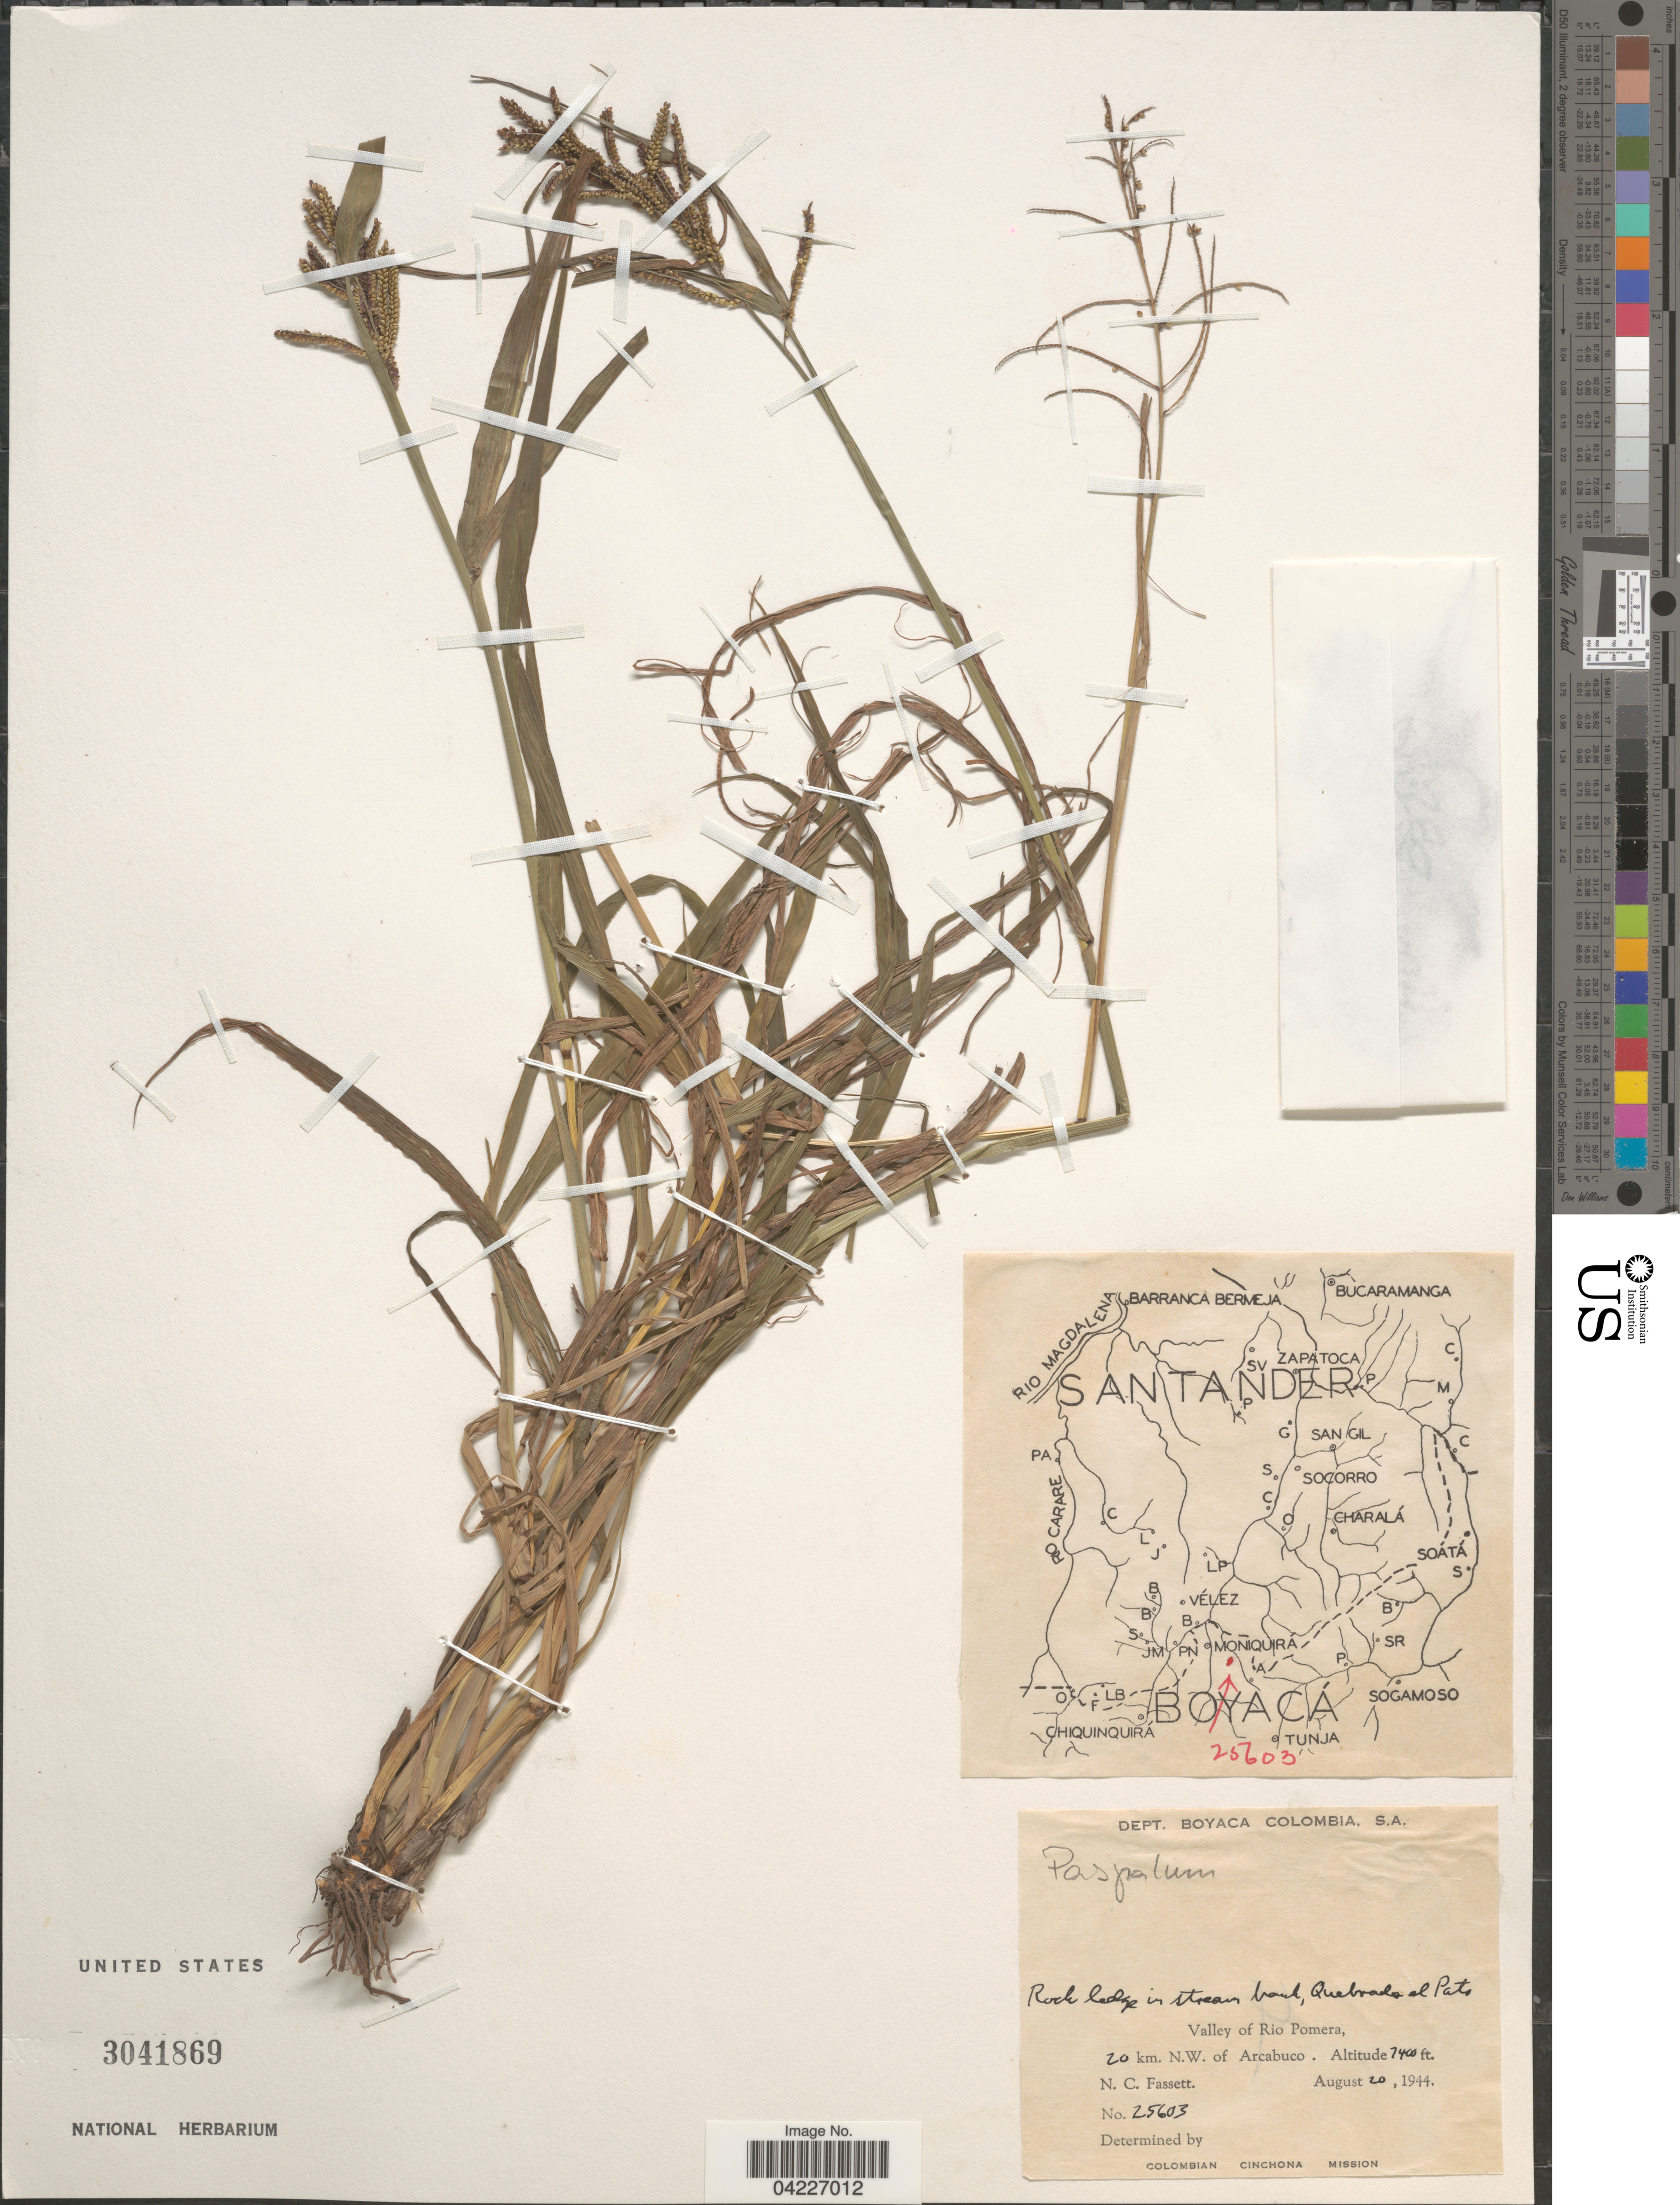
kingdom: Plantae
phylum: Tracheophyta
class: Liliopsida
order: Poales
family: Poaceae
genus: Paspalum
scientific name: Paspalum sp.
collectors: N. C. Fassett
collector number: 25603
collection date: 1944-08-20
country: Colombia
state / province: Boyacá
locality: Dept. Boyaca. Rock ledge in stream bank, Quebrada al Pato. Valley of Rio Pomera, 20 km. N.W. of Arcabuco. Colombian Cinchona Mission.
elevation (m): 2256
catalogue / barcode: US 3041869